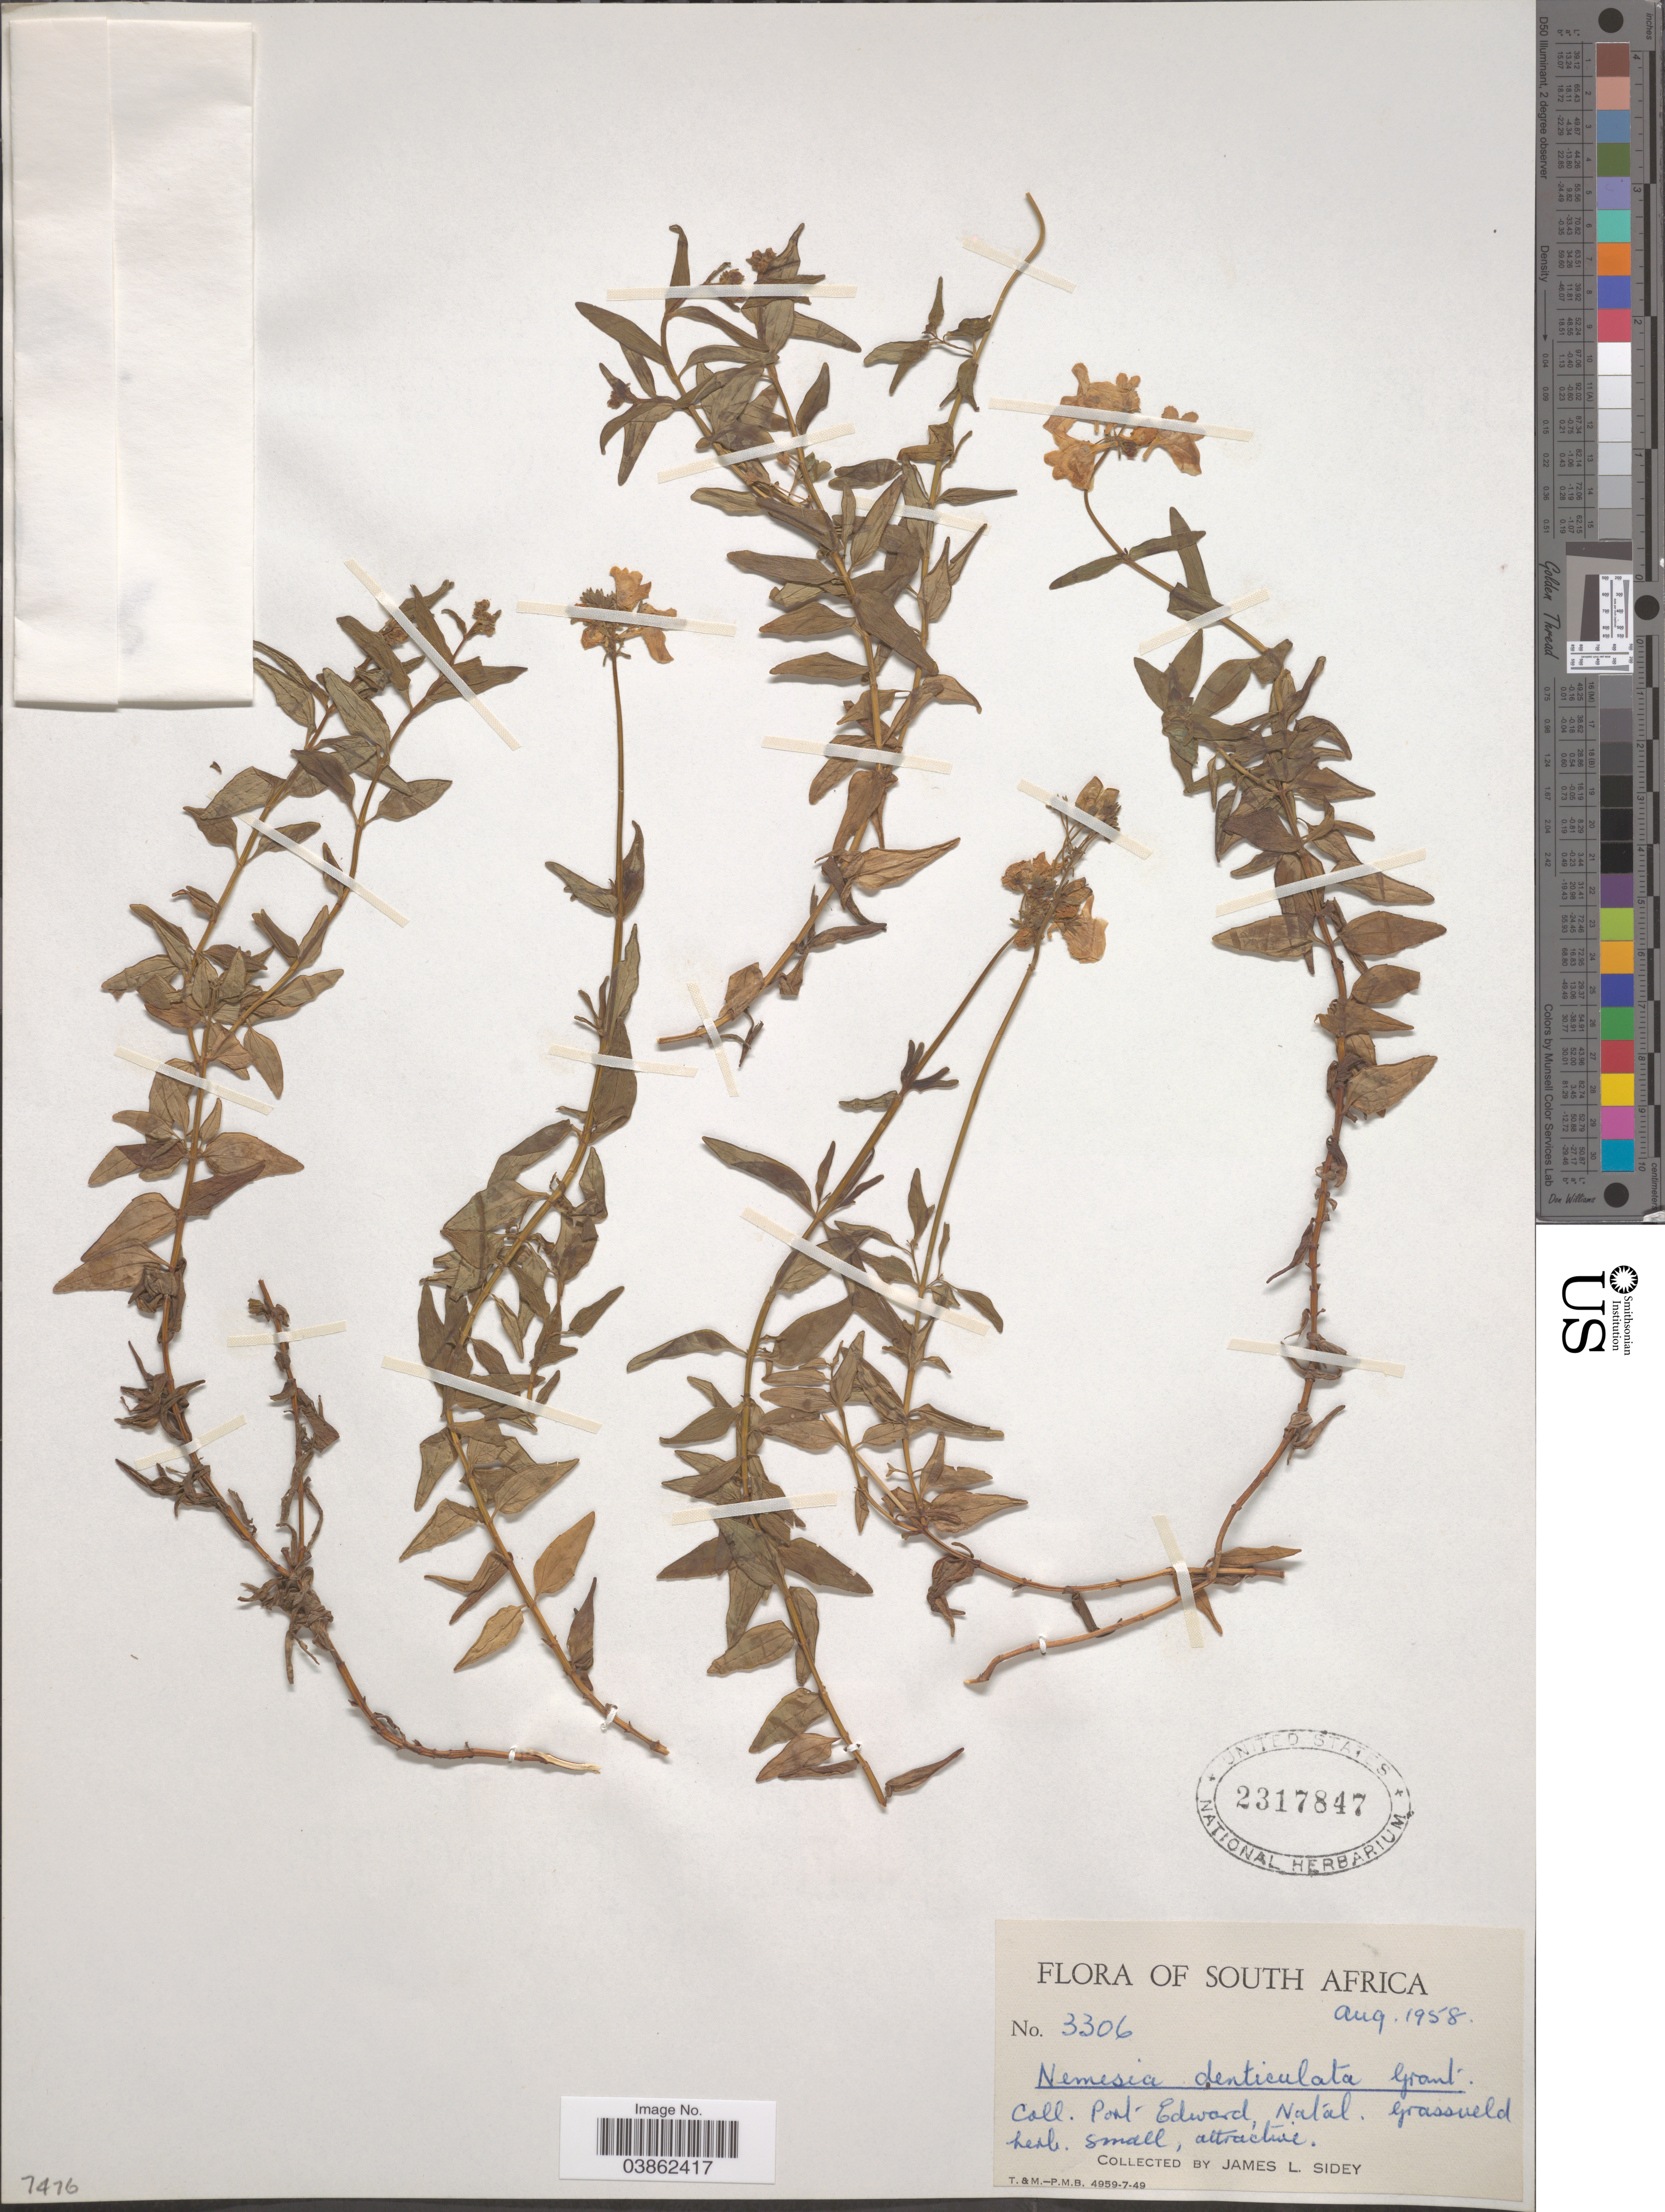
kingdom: Plantae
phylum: Tracheophyta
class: Magnoliopsida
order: Lamiales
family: Scrophulariaceae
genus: Nemesia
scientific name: Nemesia denticulata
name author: Fourc.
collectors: J. L. Sidey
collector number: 3306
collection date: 1958-08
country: South Africa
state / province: KwaZulu-Natal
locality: Coll. Port Edward, Natal.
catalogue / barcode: US 2317847